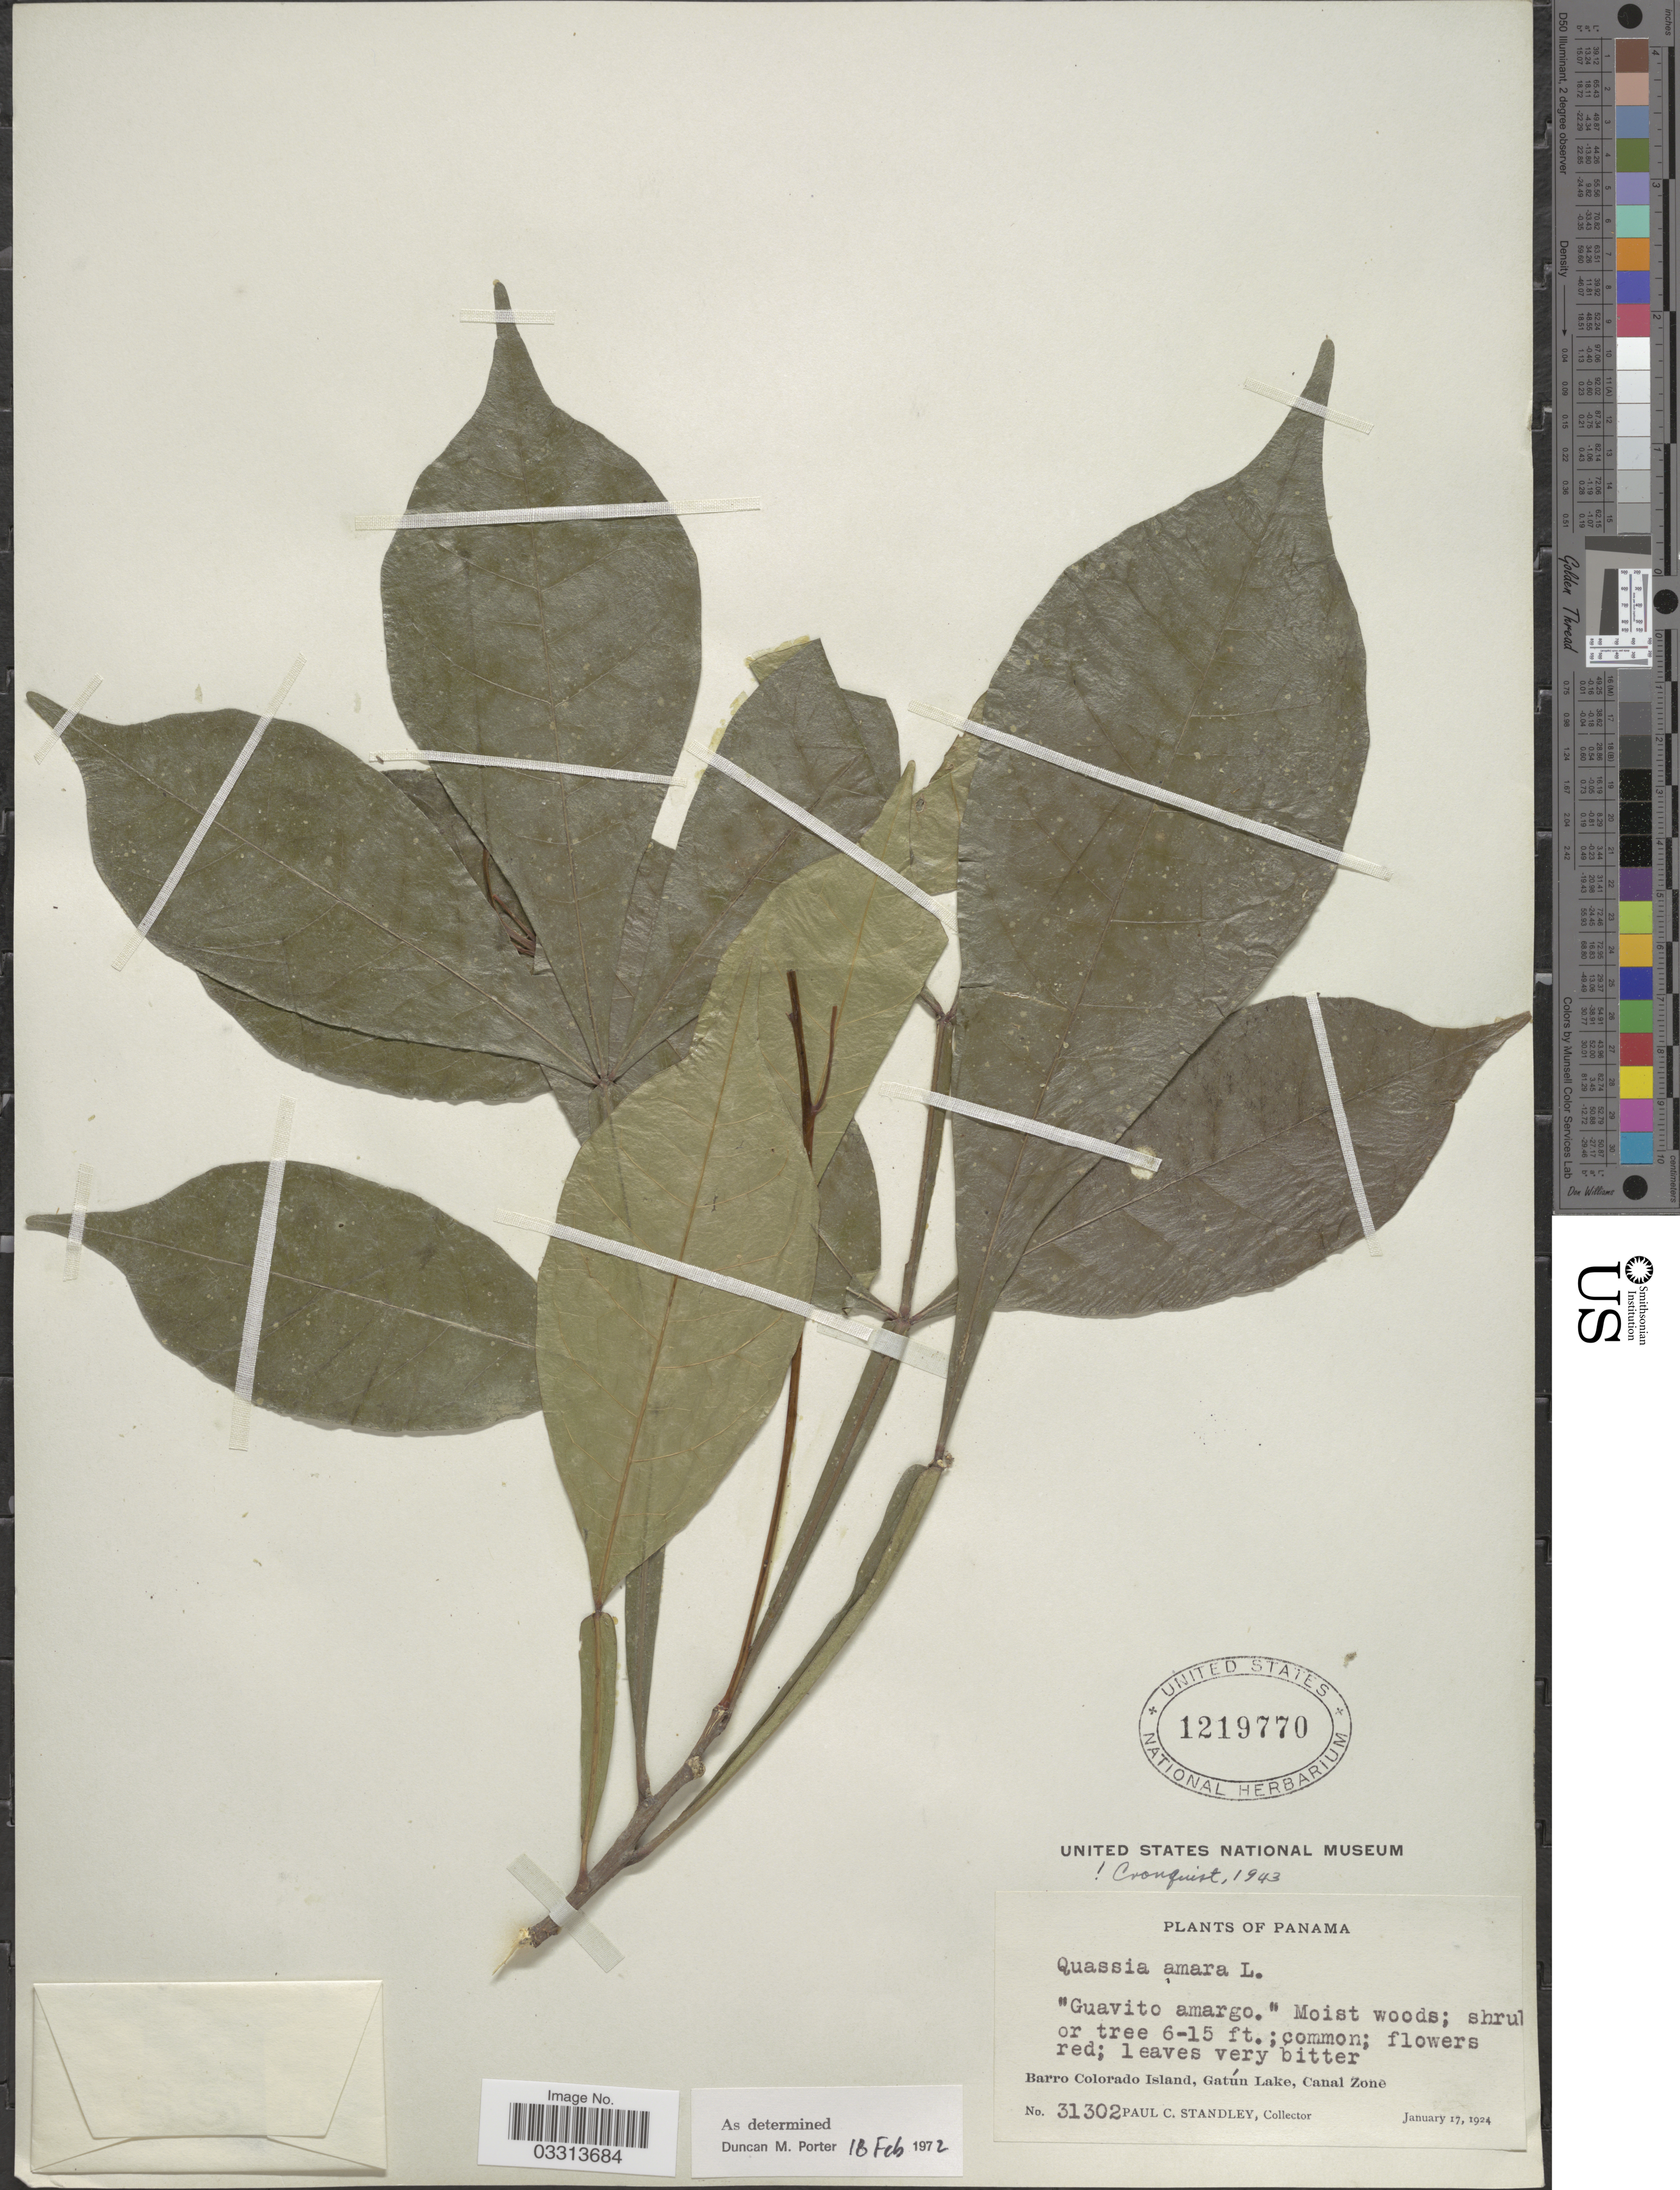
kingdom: Plantae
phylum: Tracheophyta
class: Magnoliopsida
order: Sapindales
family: Simaroubaceae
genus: Quassia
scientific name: Quassia amara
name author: L.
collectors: P. C. Standley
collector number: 31302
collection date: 1924-01-17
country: Panama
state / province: Panamá Oeste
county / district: Canal Zone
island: Barro Colorado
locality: Barro Colorado Island, Gatún Lake, Canal Zone.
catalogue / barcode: US 1219770